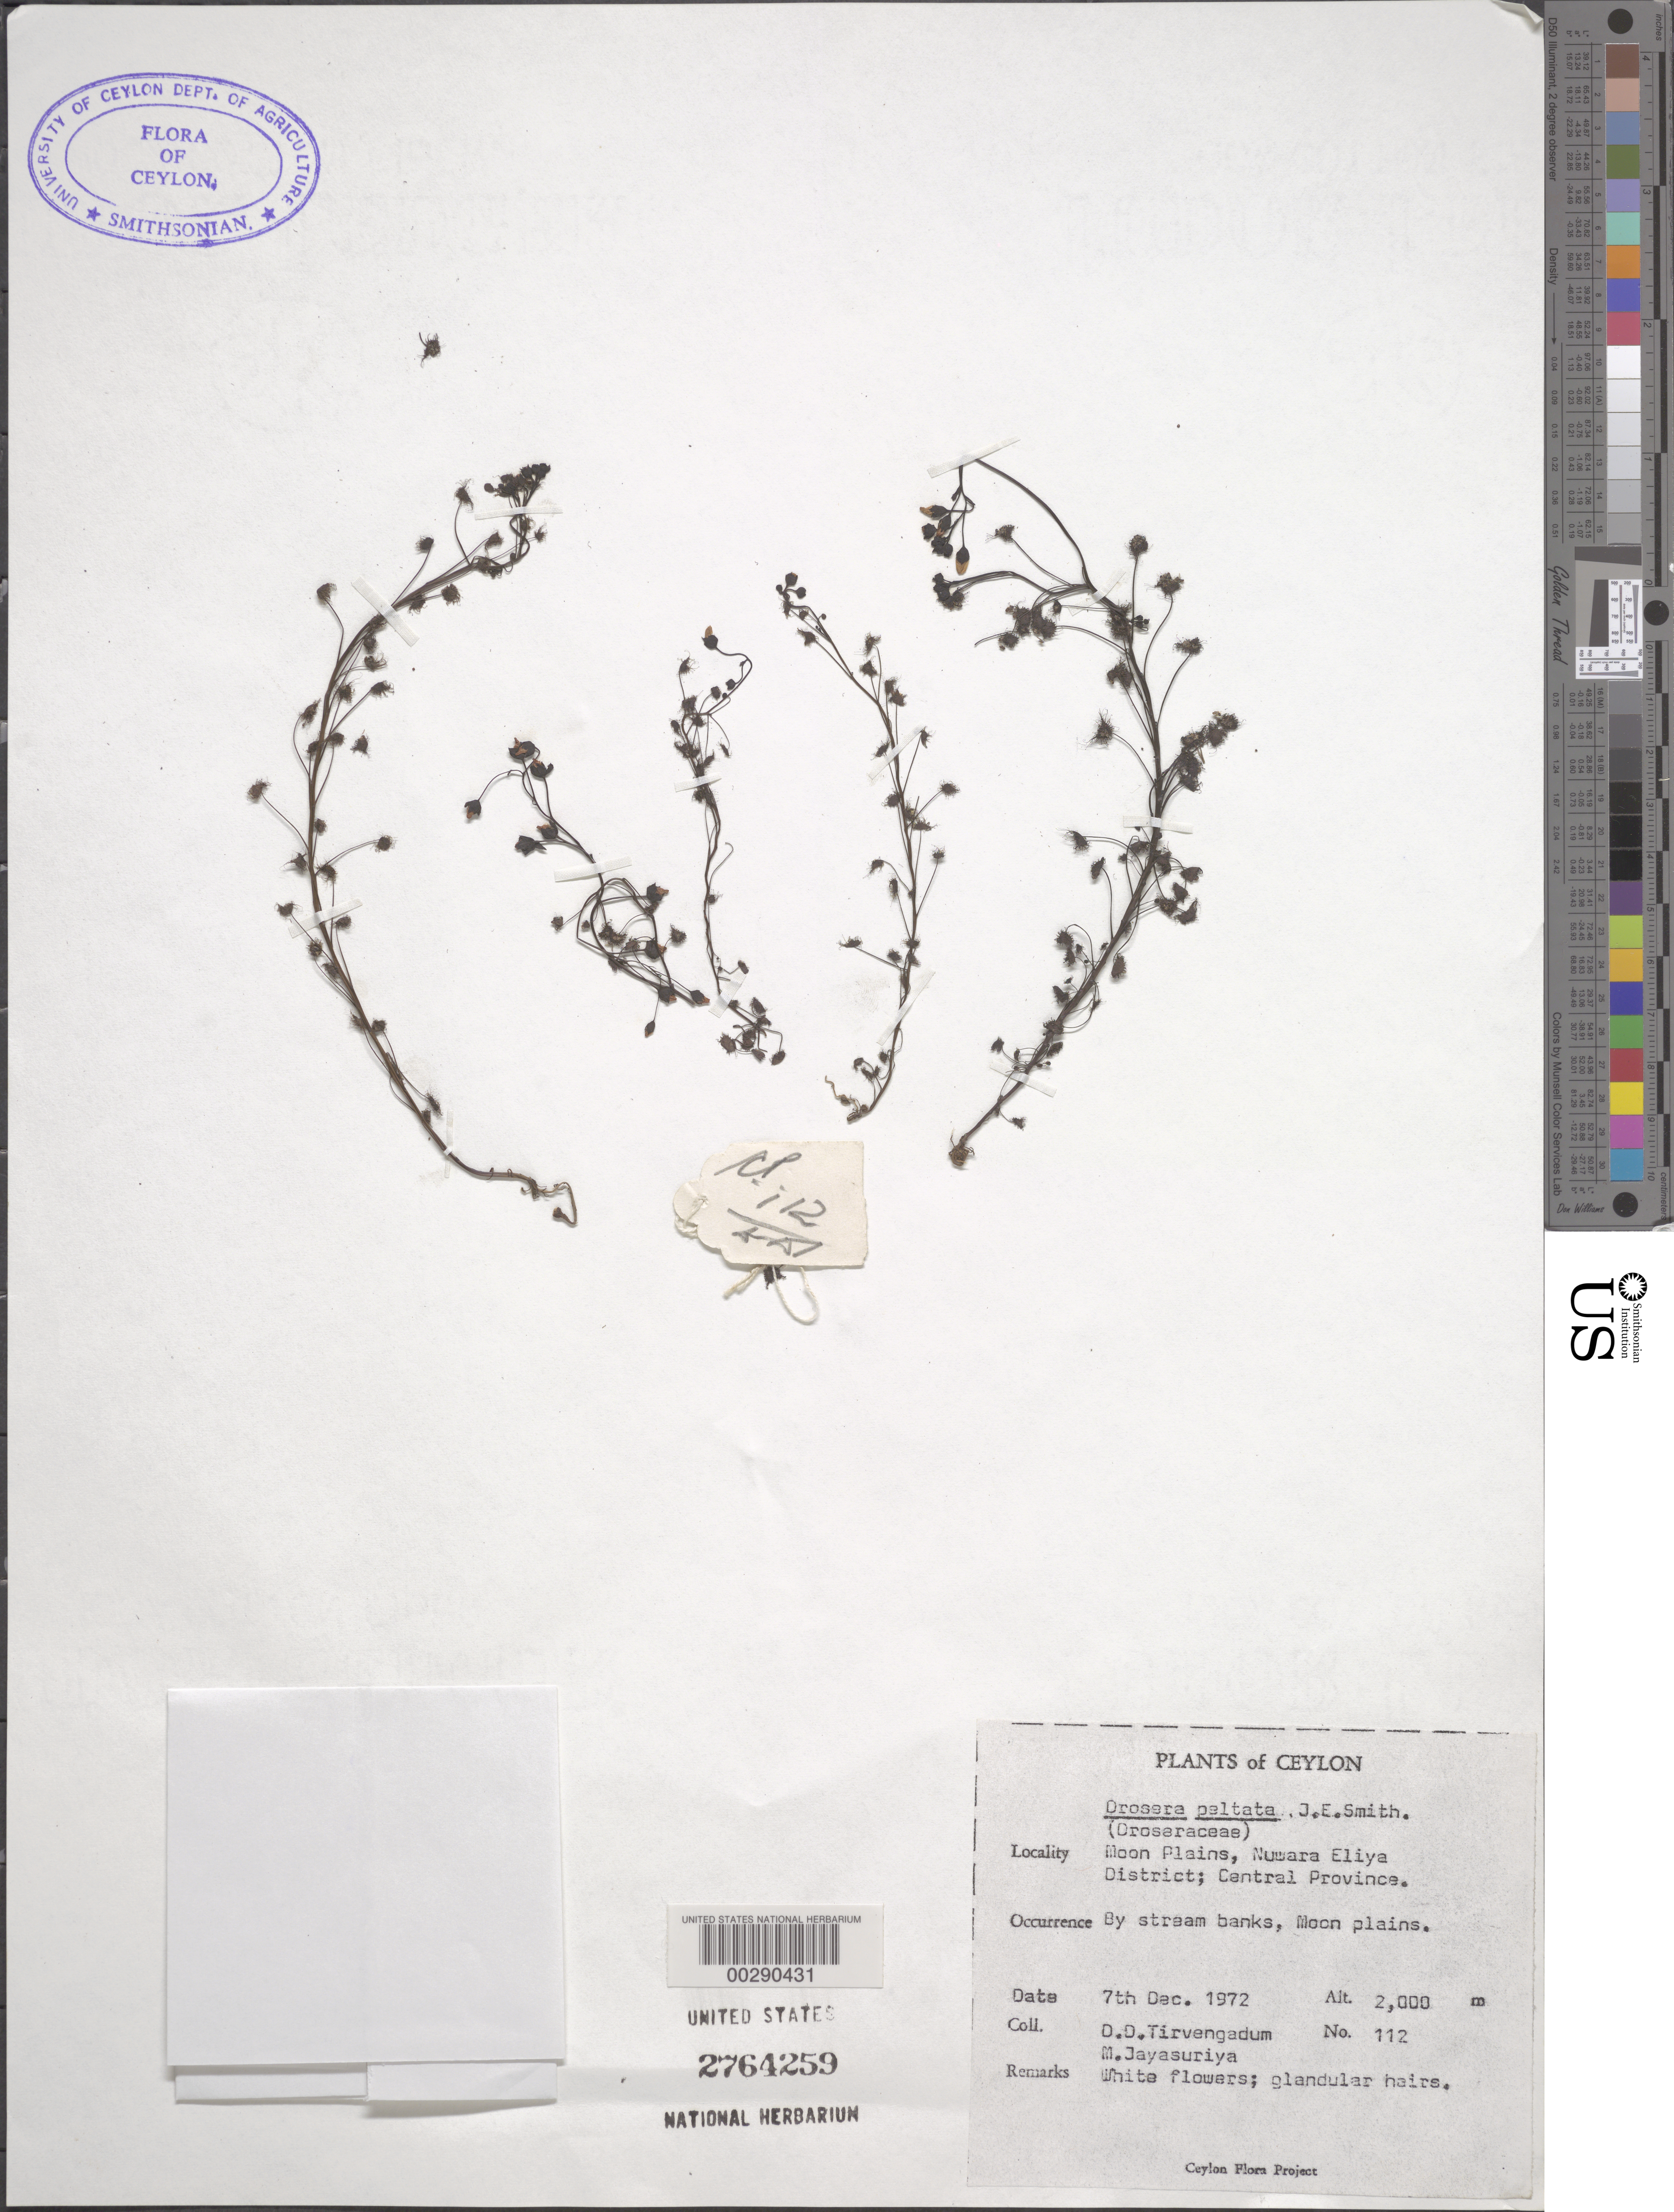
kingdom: Plantae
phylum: Tracheophyta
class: Magnoliopsida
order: Caryophyllales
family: Droseraceae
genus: Drosera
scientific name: Drosera peltata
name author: Sm. ex Willd.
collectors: D. Tirvengadum & A. H. Jayasuriya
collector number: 112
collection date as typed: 07 Dec 1972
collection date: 1972-12-07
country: Sri Lanka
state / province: Central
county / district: Nuwara Eliya Dist.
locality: Moon plains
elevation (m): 2000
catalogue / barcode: US 2764259